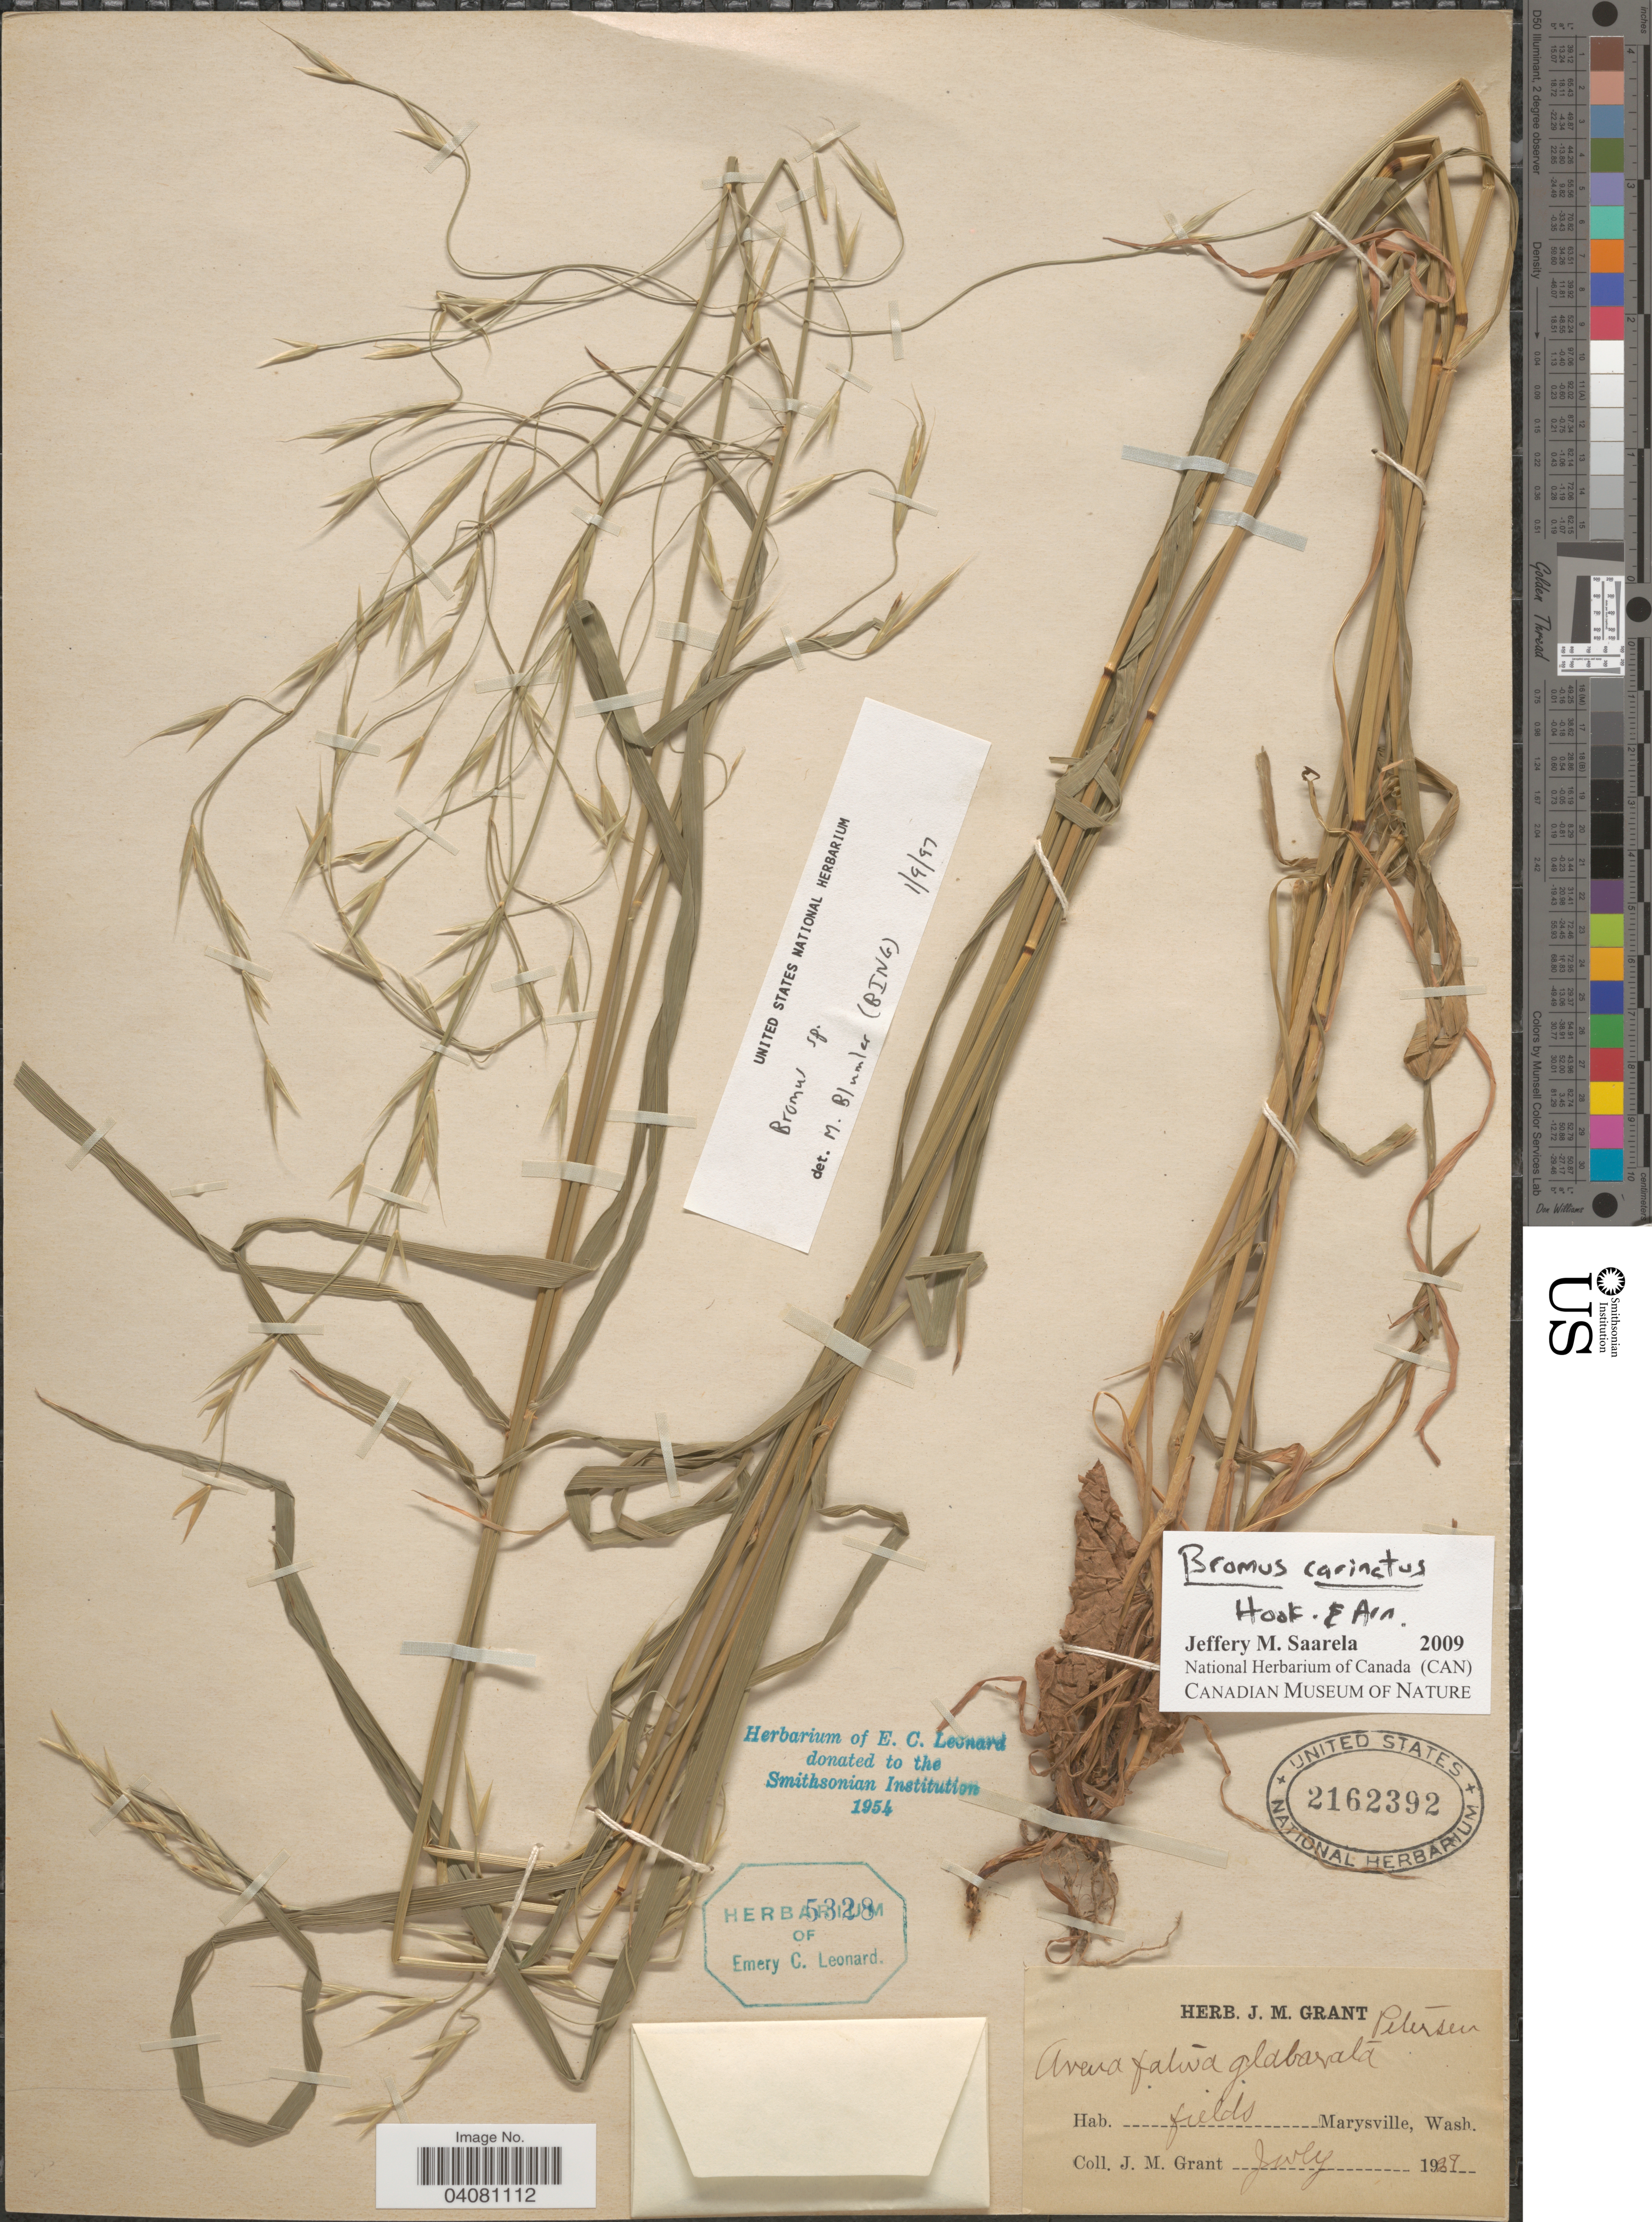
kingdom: Plantae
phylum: Tracheophyta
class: Liliopsida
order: Poales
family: Poaceae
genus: Bromus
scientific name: Bromus carinatus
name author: Hook. & Arn.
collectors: J. M. Grant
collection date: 1939-07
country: United States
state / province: Washington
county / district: Snohomish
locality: Fields Marysville.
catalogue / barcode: US 2162392